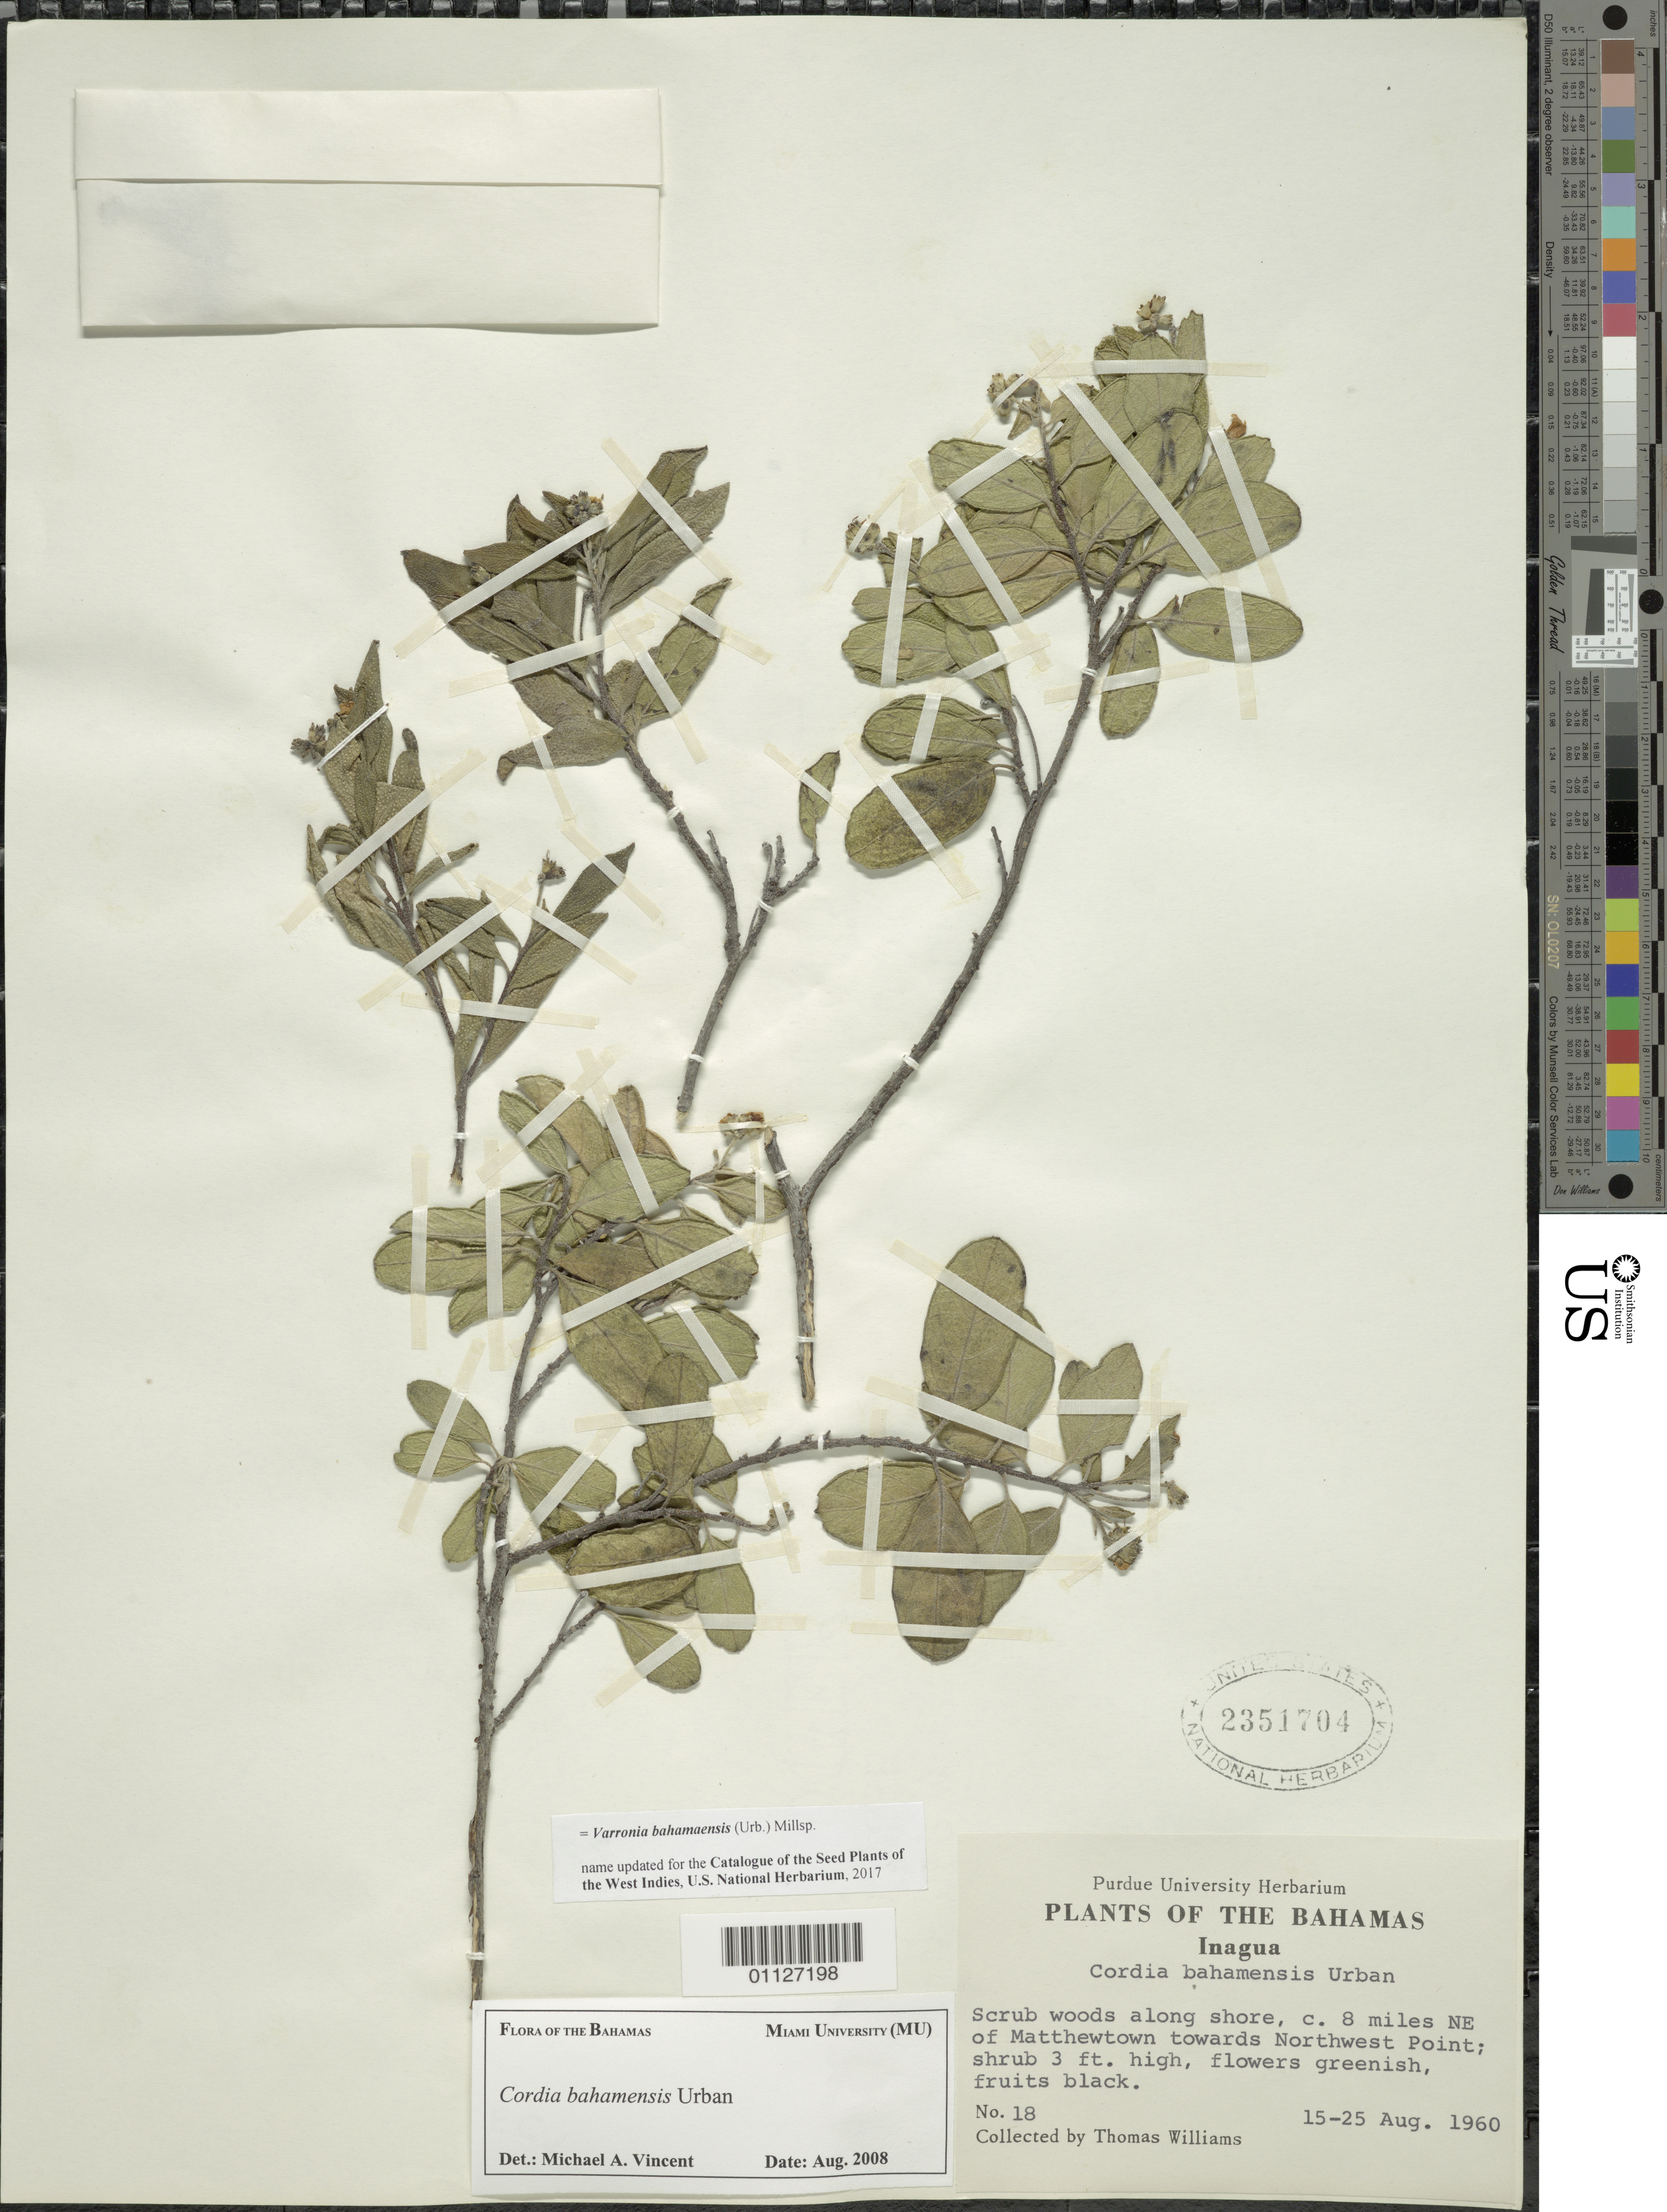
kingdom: Plantae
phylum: Tracheophyta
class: Magnoliopsida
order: Boraginales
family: Cordiaceae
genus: Varronia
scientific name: Varronia bahamensis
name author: (Urb.) Millsp.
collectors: T. Williams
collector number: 18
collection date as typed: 15 Aug 1960 to 25 Aug 1960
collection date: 1960-08-15/1960-08-25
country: Bahamas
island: Great Inagua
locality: Scrub woods along shore c. 8 mi NE of Matthewtown towards Northwest Point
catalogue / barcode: US 2351704